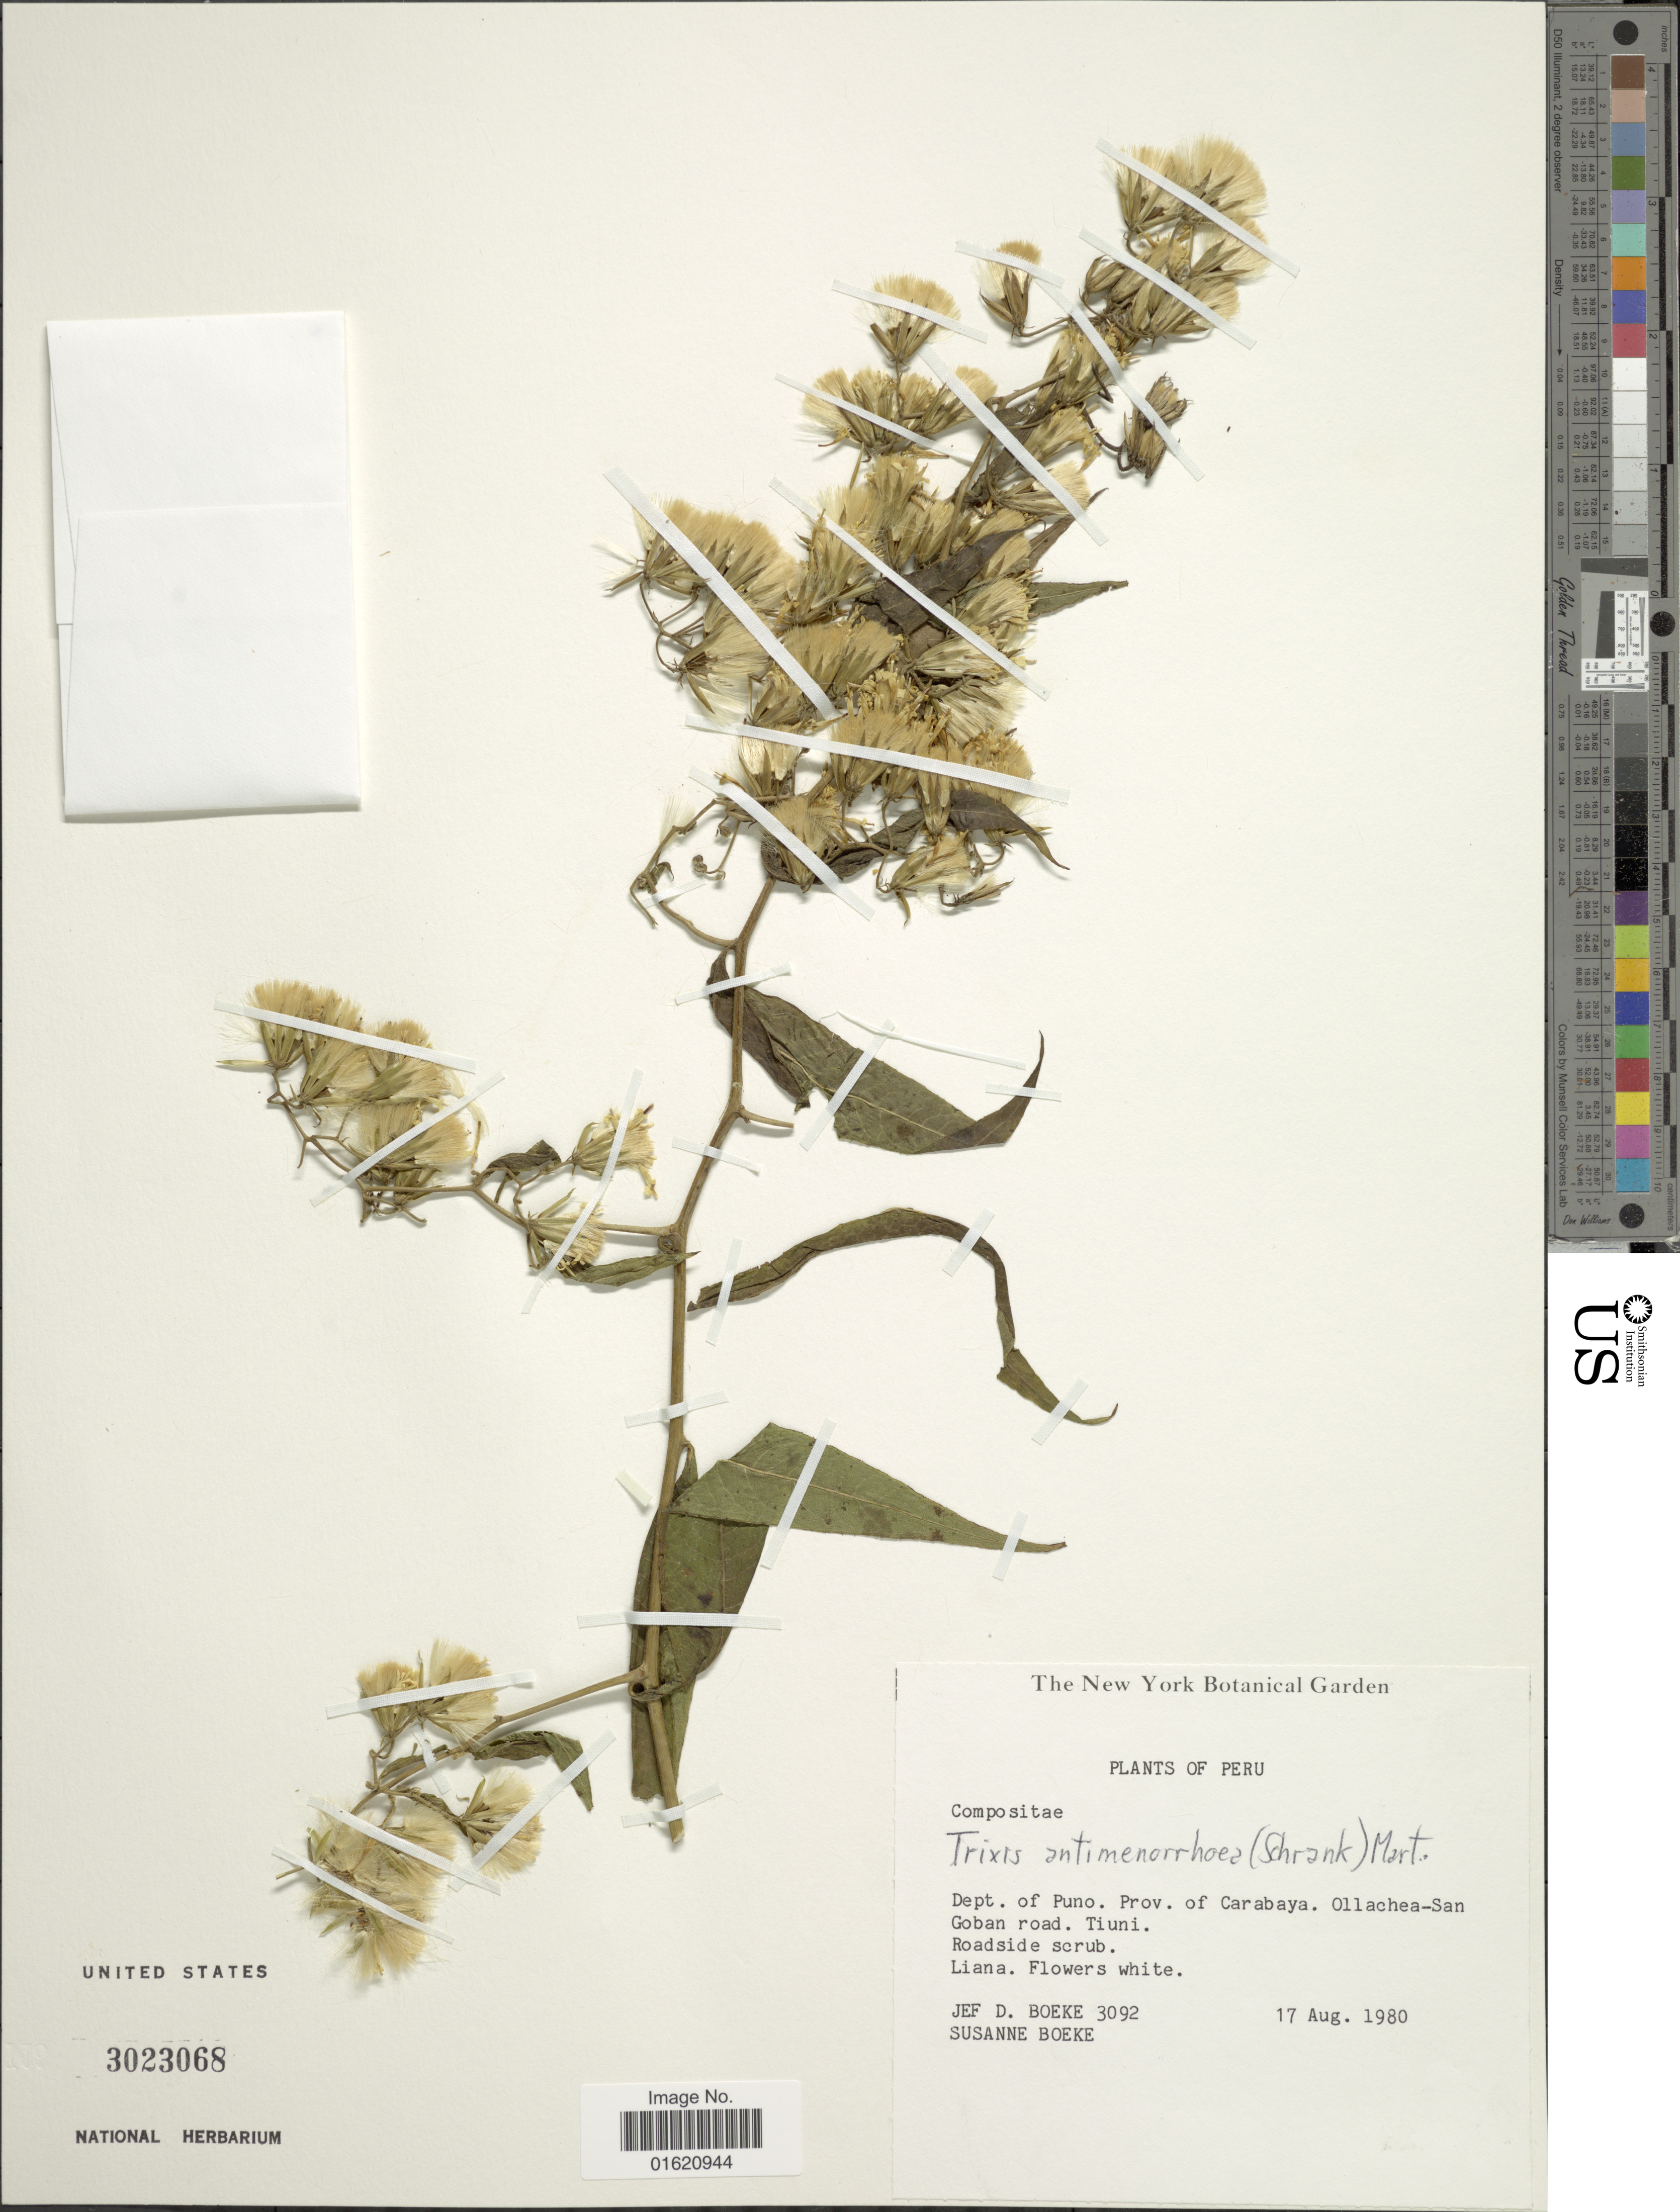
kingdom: Plantae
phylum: Tracheophyta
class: Magnoliopsida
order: Asterales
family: Asteraceae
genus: Trixis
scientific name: Trixis antimenorrhoea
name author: (Schrank) Mart. ex Kuntze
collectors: J. D. Boeke & S. Boeke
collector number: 3092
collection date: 1980-08-17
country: Peru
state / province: Puno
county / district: Carabaya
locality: Prov. of Carabaya, Ollachea-San Goban road, Tiuni, roadside scrub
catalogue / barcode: US 3023068